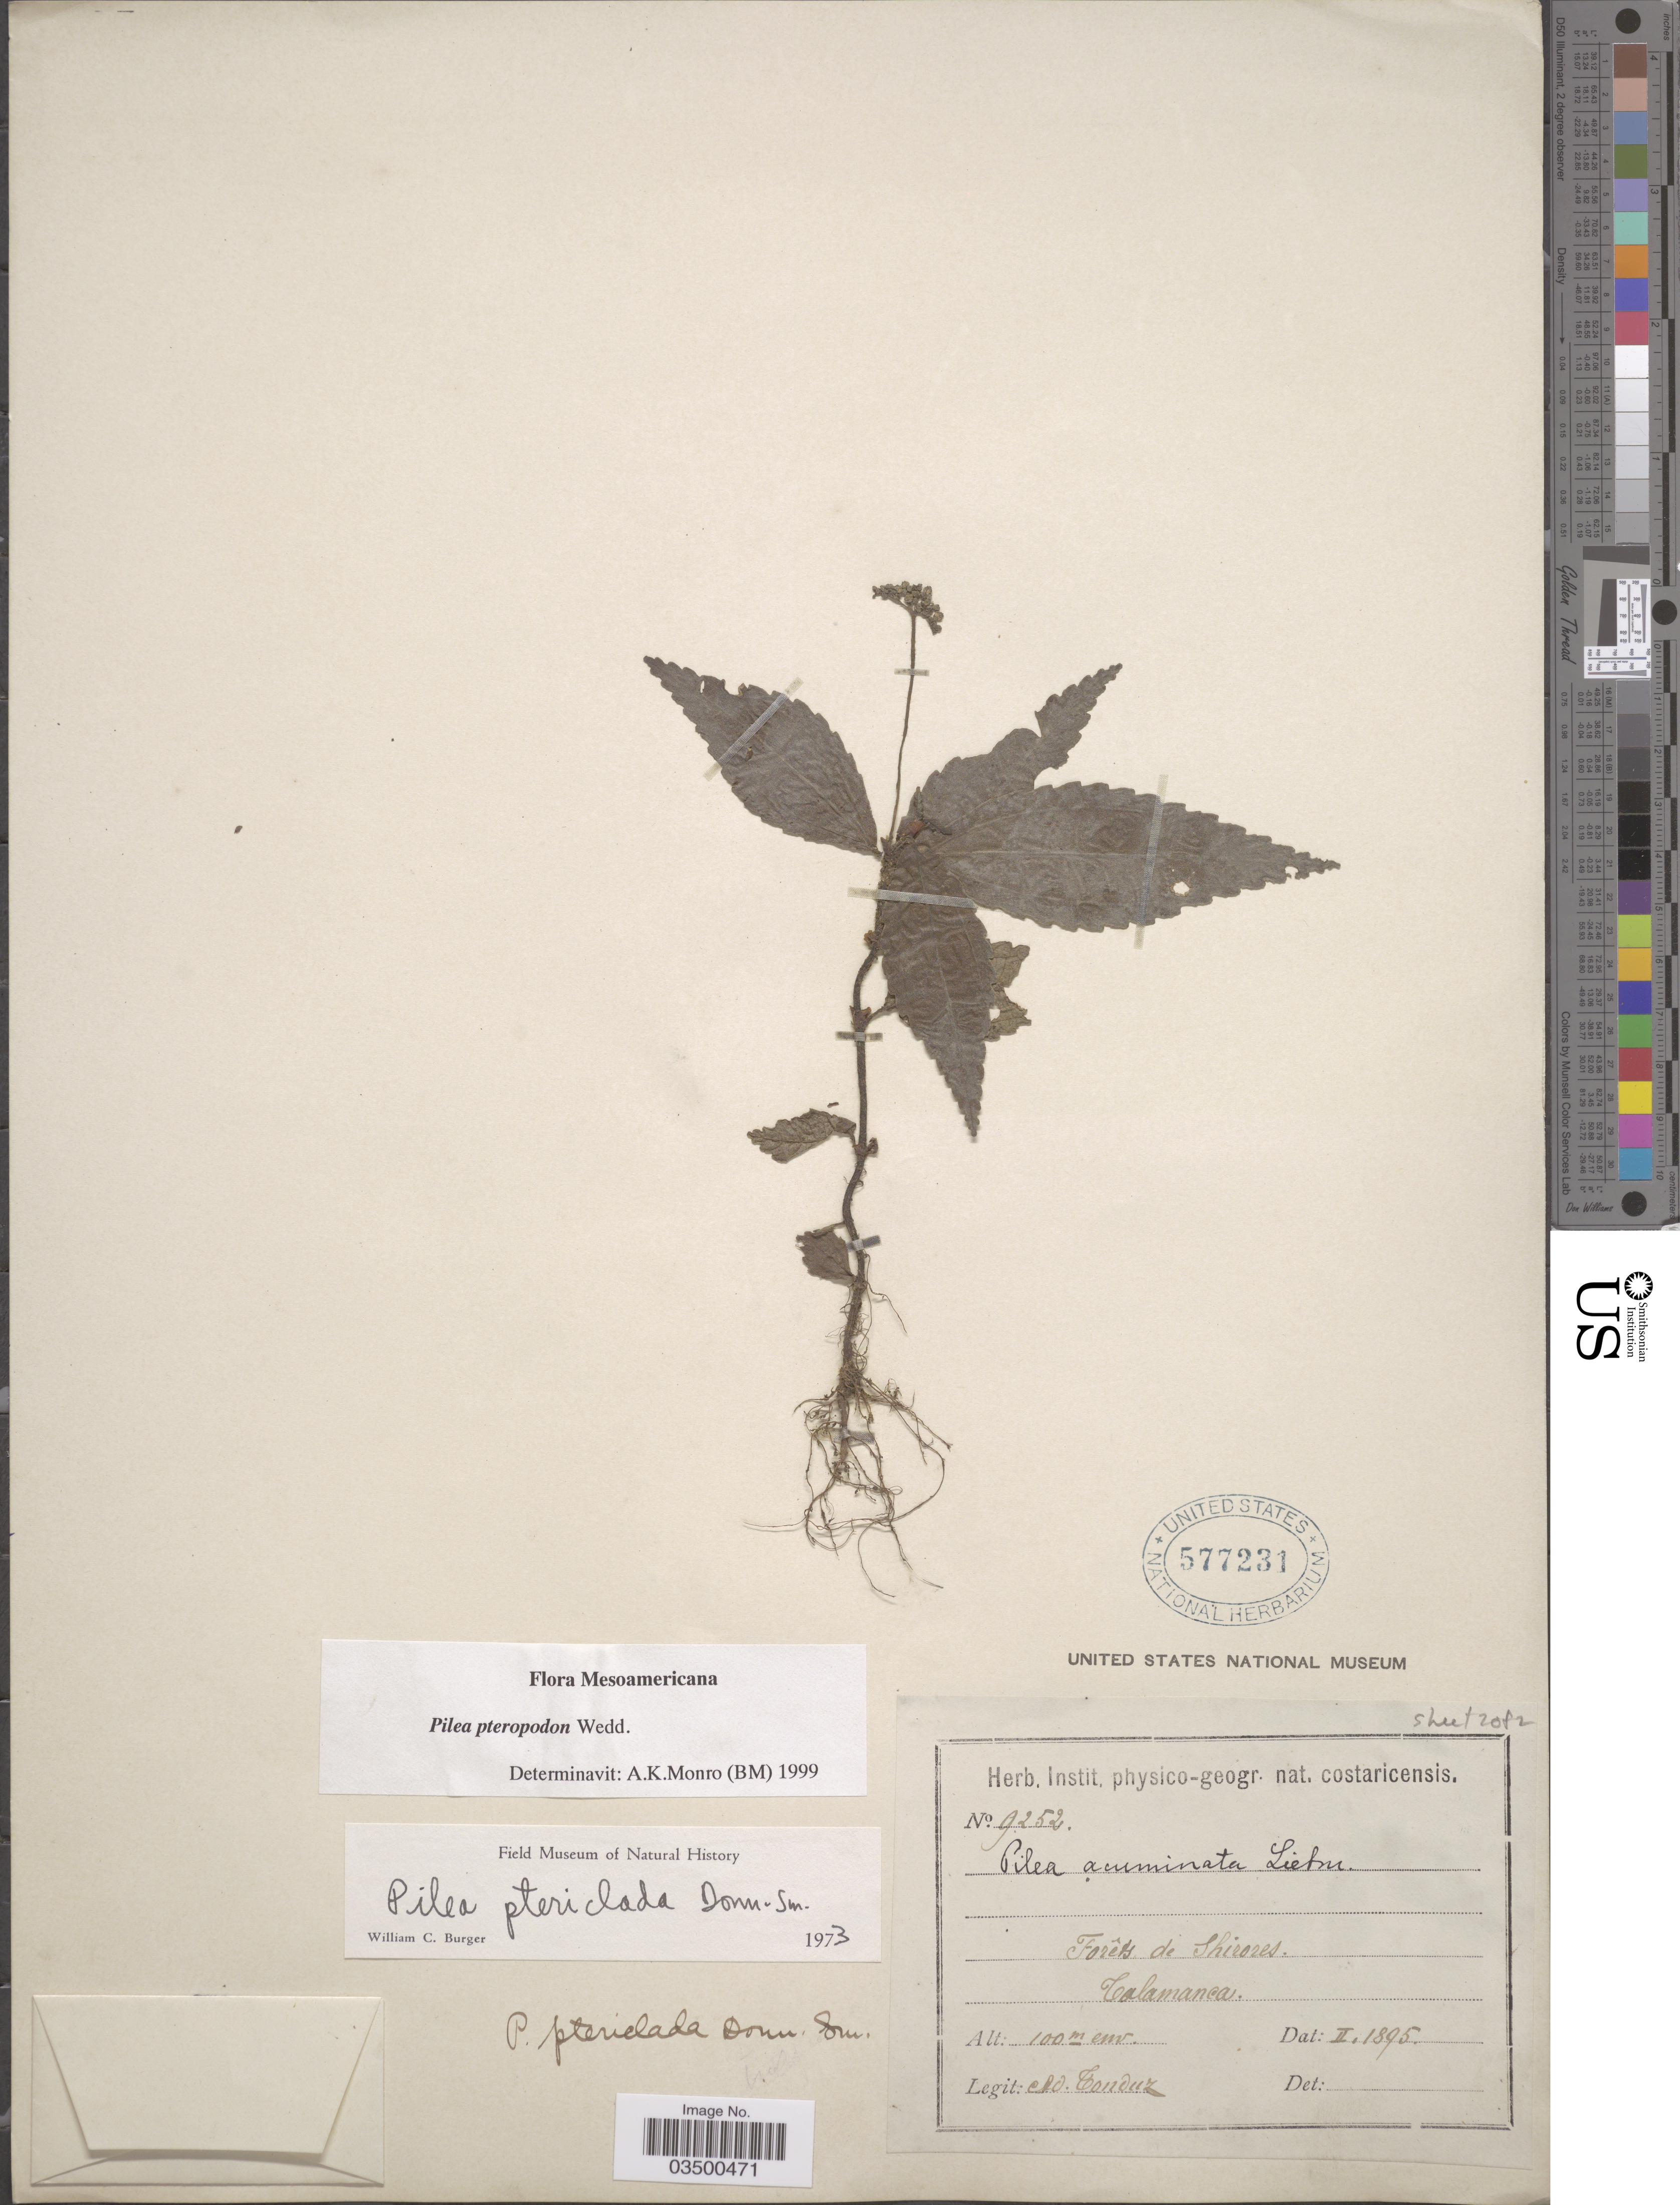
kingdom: Plantae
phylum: Tracheophyta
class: Magnoliopsida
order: Rosales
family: Urticaceae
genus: Pilea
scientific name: Pilea pteropodon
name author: Wedd.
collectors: A. Tonduz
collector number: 9252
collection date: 1895-02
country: Costa Rica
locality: Forêts de Shirores. Talamanca.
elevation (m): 100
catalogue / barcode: US 577231